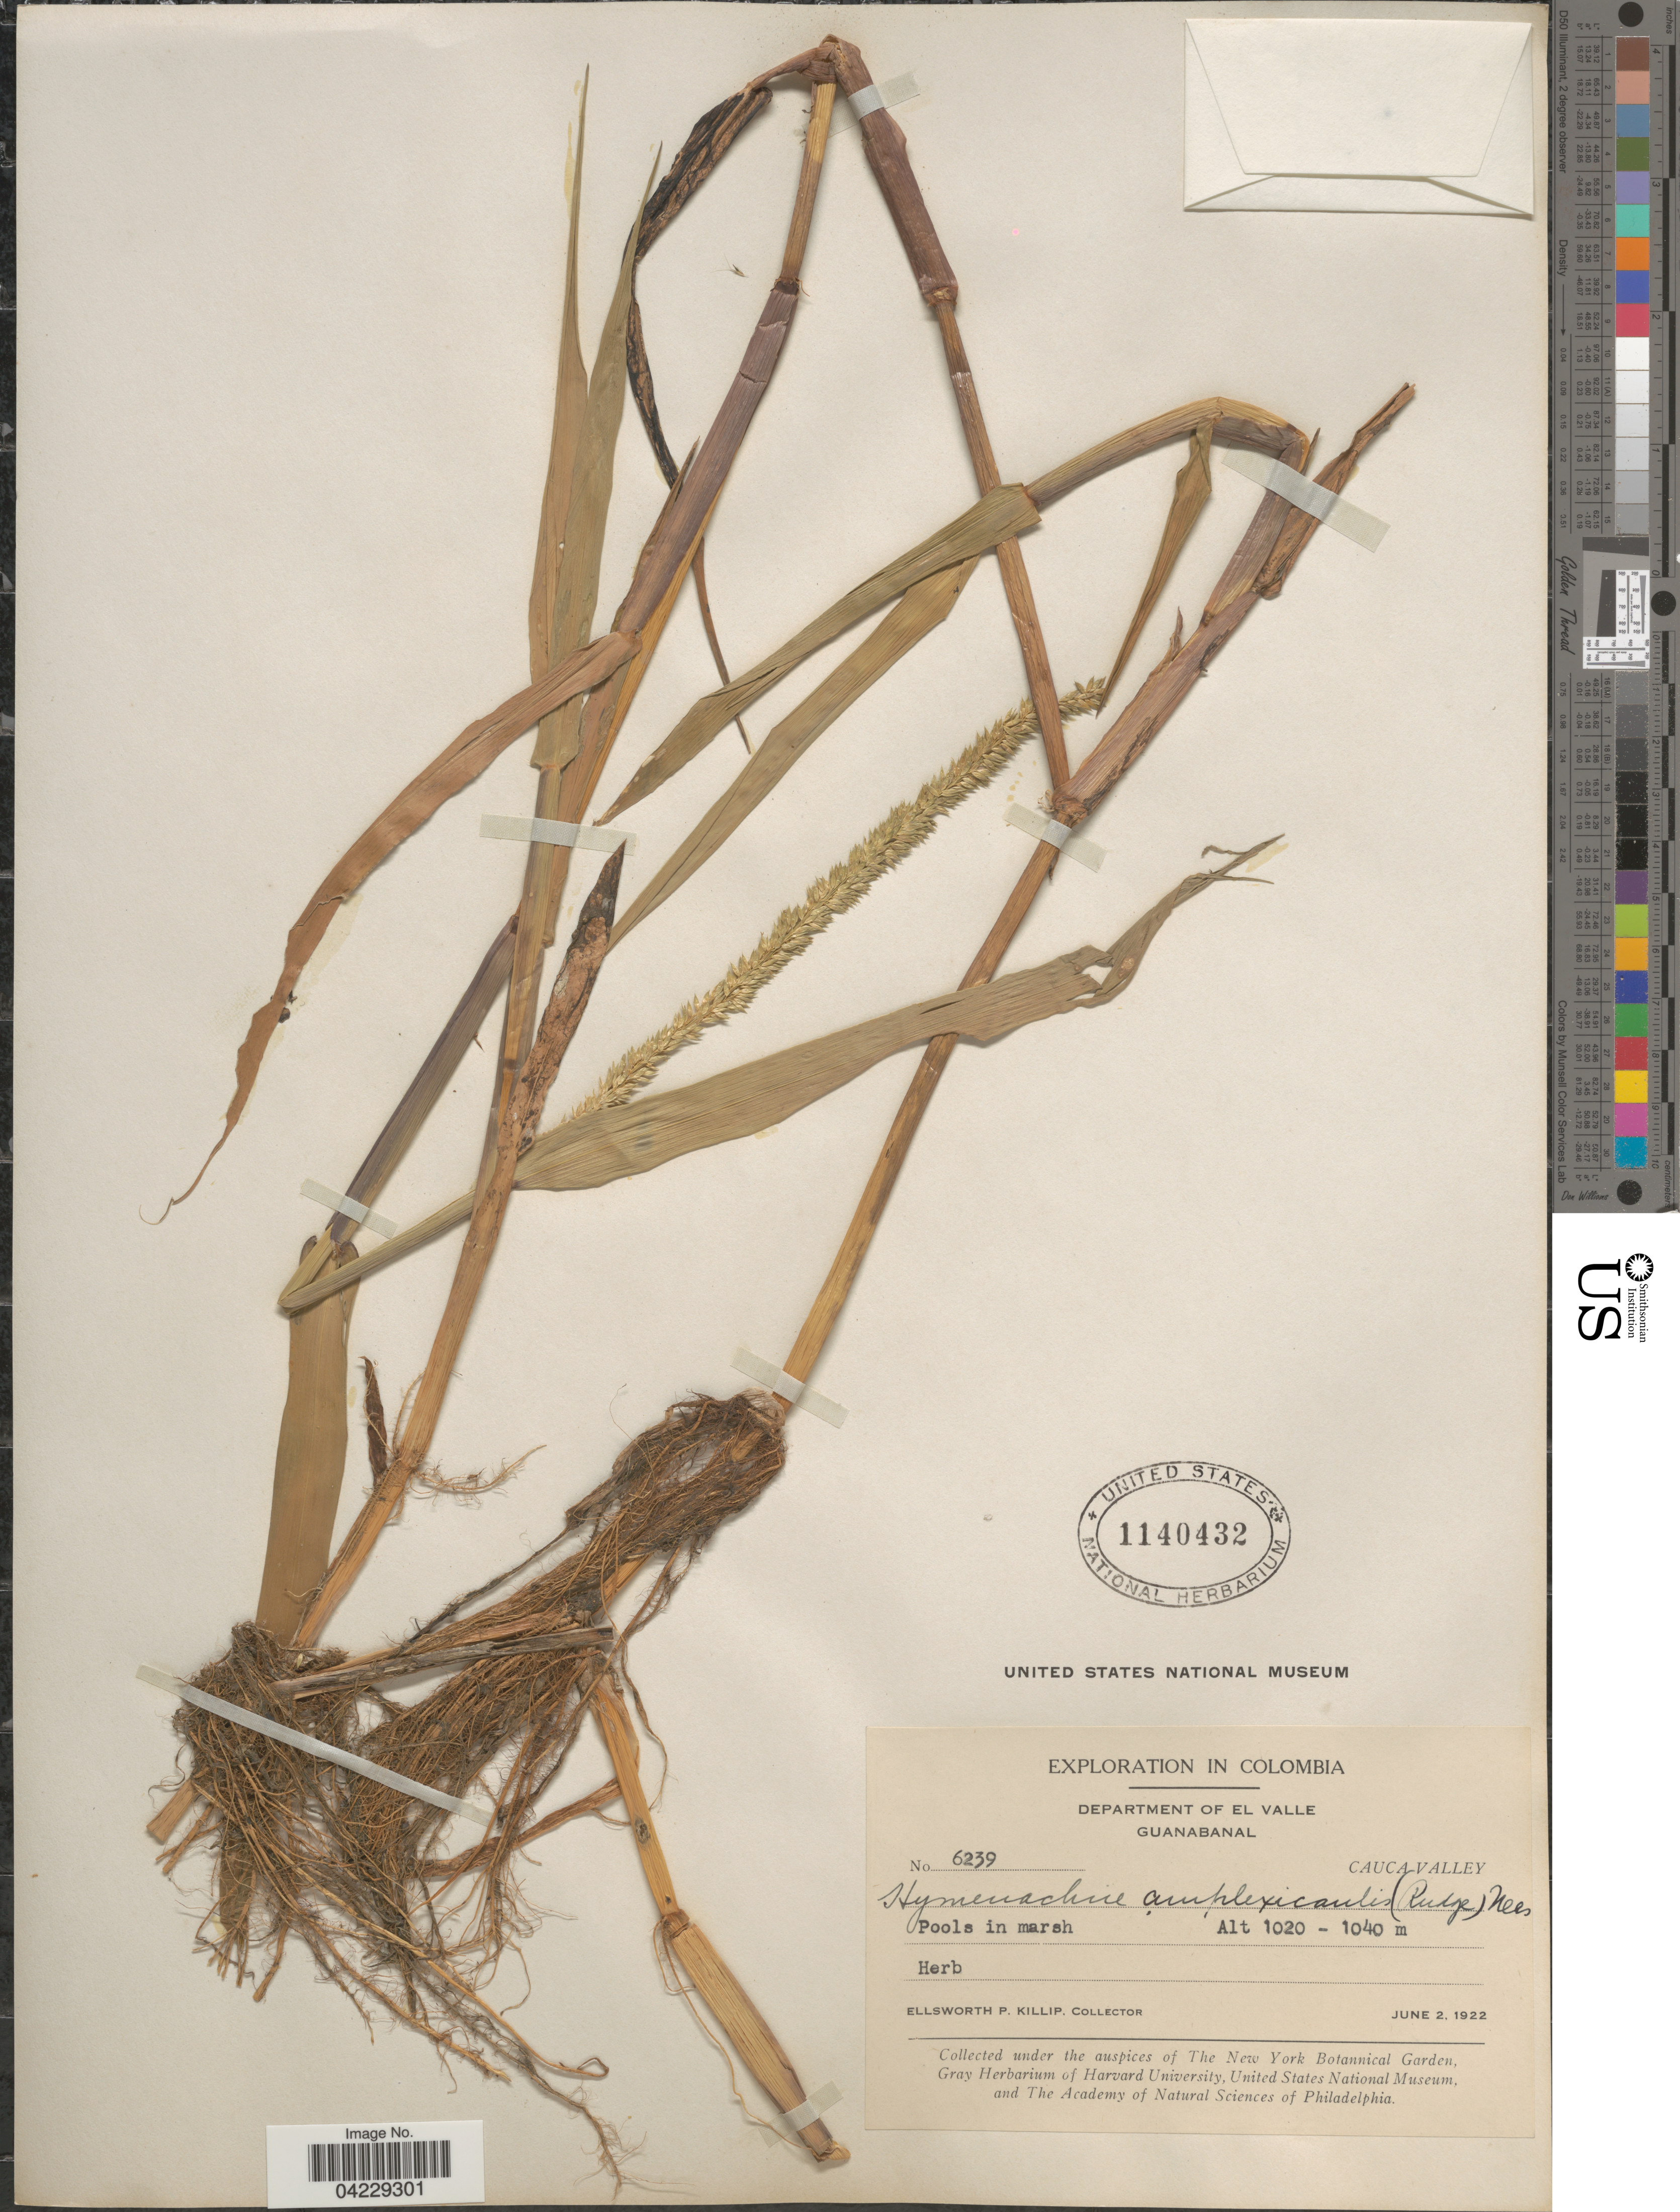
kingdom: Plantae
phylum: Tracheophyta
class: Liliopsida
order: Poales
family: Poaceae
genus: Hymenachne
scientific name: Hymenachne amplexicaulis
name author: (Rudge) Nees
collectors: E. P. Killip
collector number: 6239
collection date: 1922-06-02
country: Colombia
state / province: Valle del Cauca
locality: Exploration in Colombia. Department of El Valle. Guanabanal. Cauca Valley.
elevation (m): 1020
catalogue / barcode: US 1140432